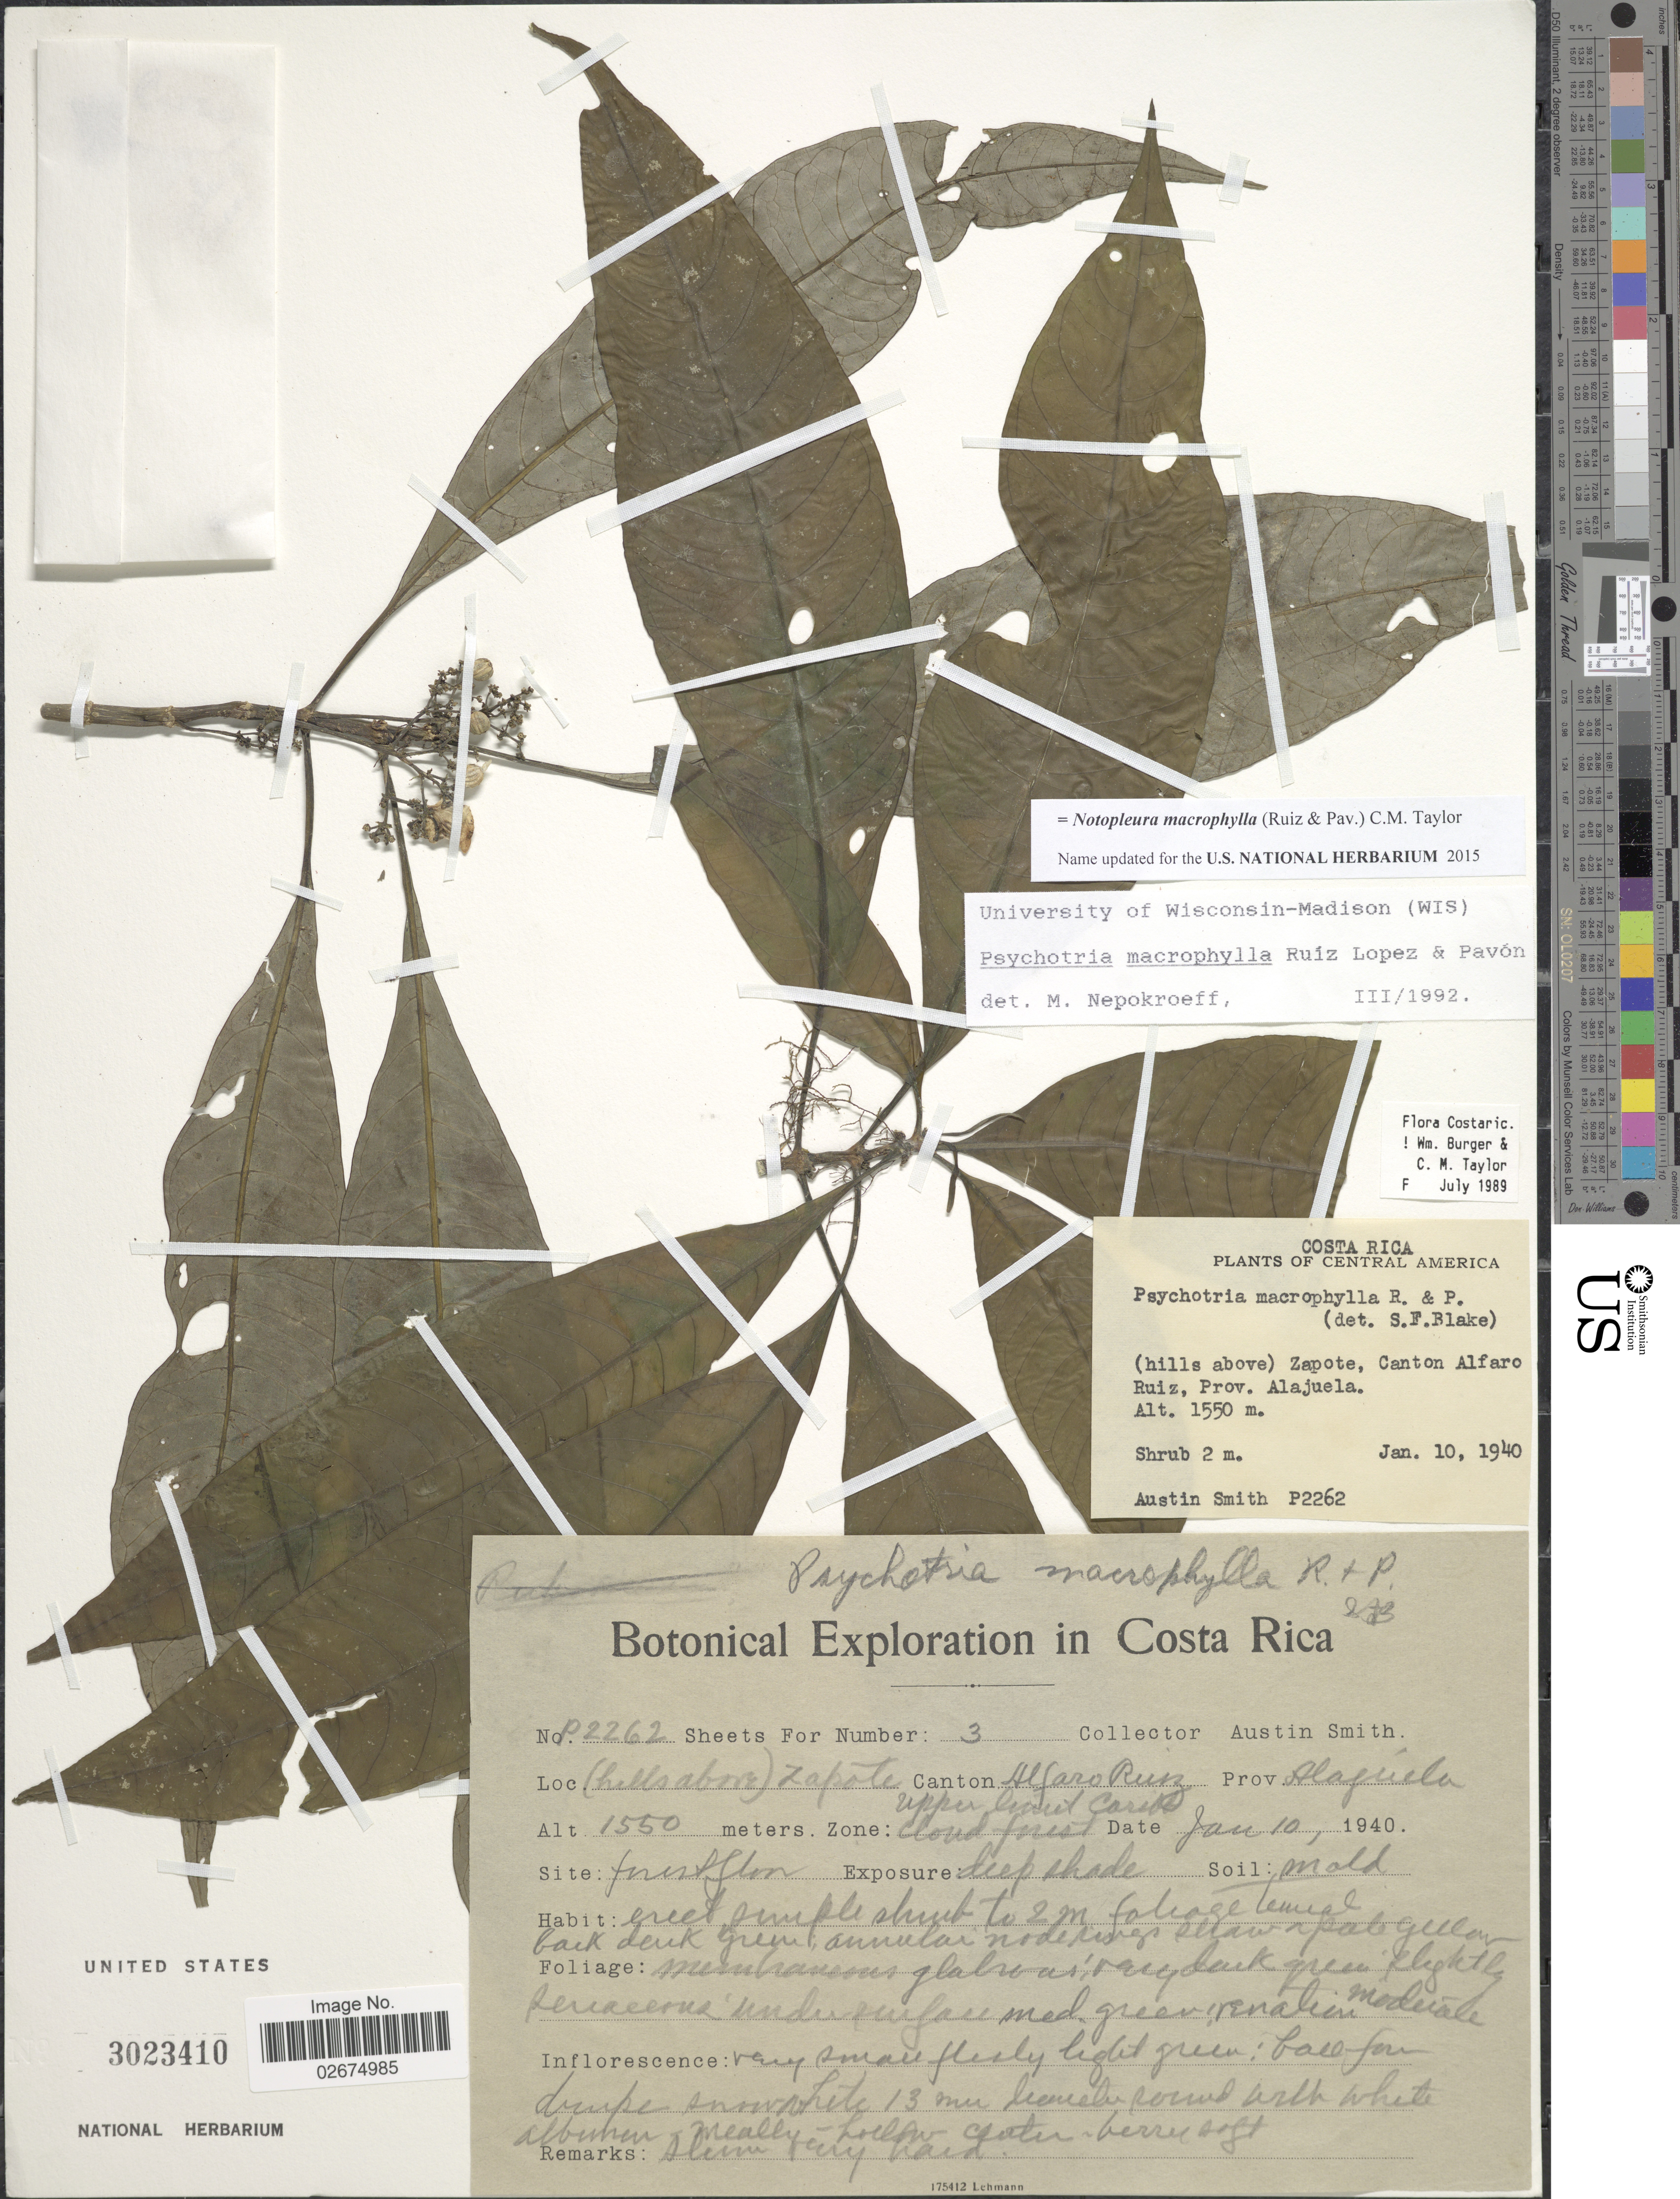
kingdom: Plantae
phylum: Tracheophyta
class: Magnoliopsida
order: Gentianales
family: Rubiaceae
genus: Notopleura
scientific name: Notopleura macrophylla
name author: (Ruiz & Pav.) C.M. Taylor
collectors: Aust P. Smith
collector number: P2262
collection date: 1940-01-10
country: Costa Rica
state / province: Alajuela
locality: (hills above) Zapote, Canton Alfaro Ruiz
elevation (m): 1550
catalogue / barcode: US 3023410